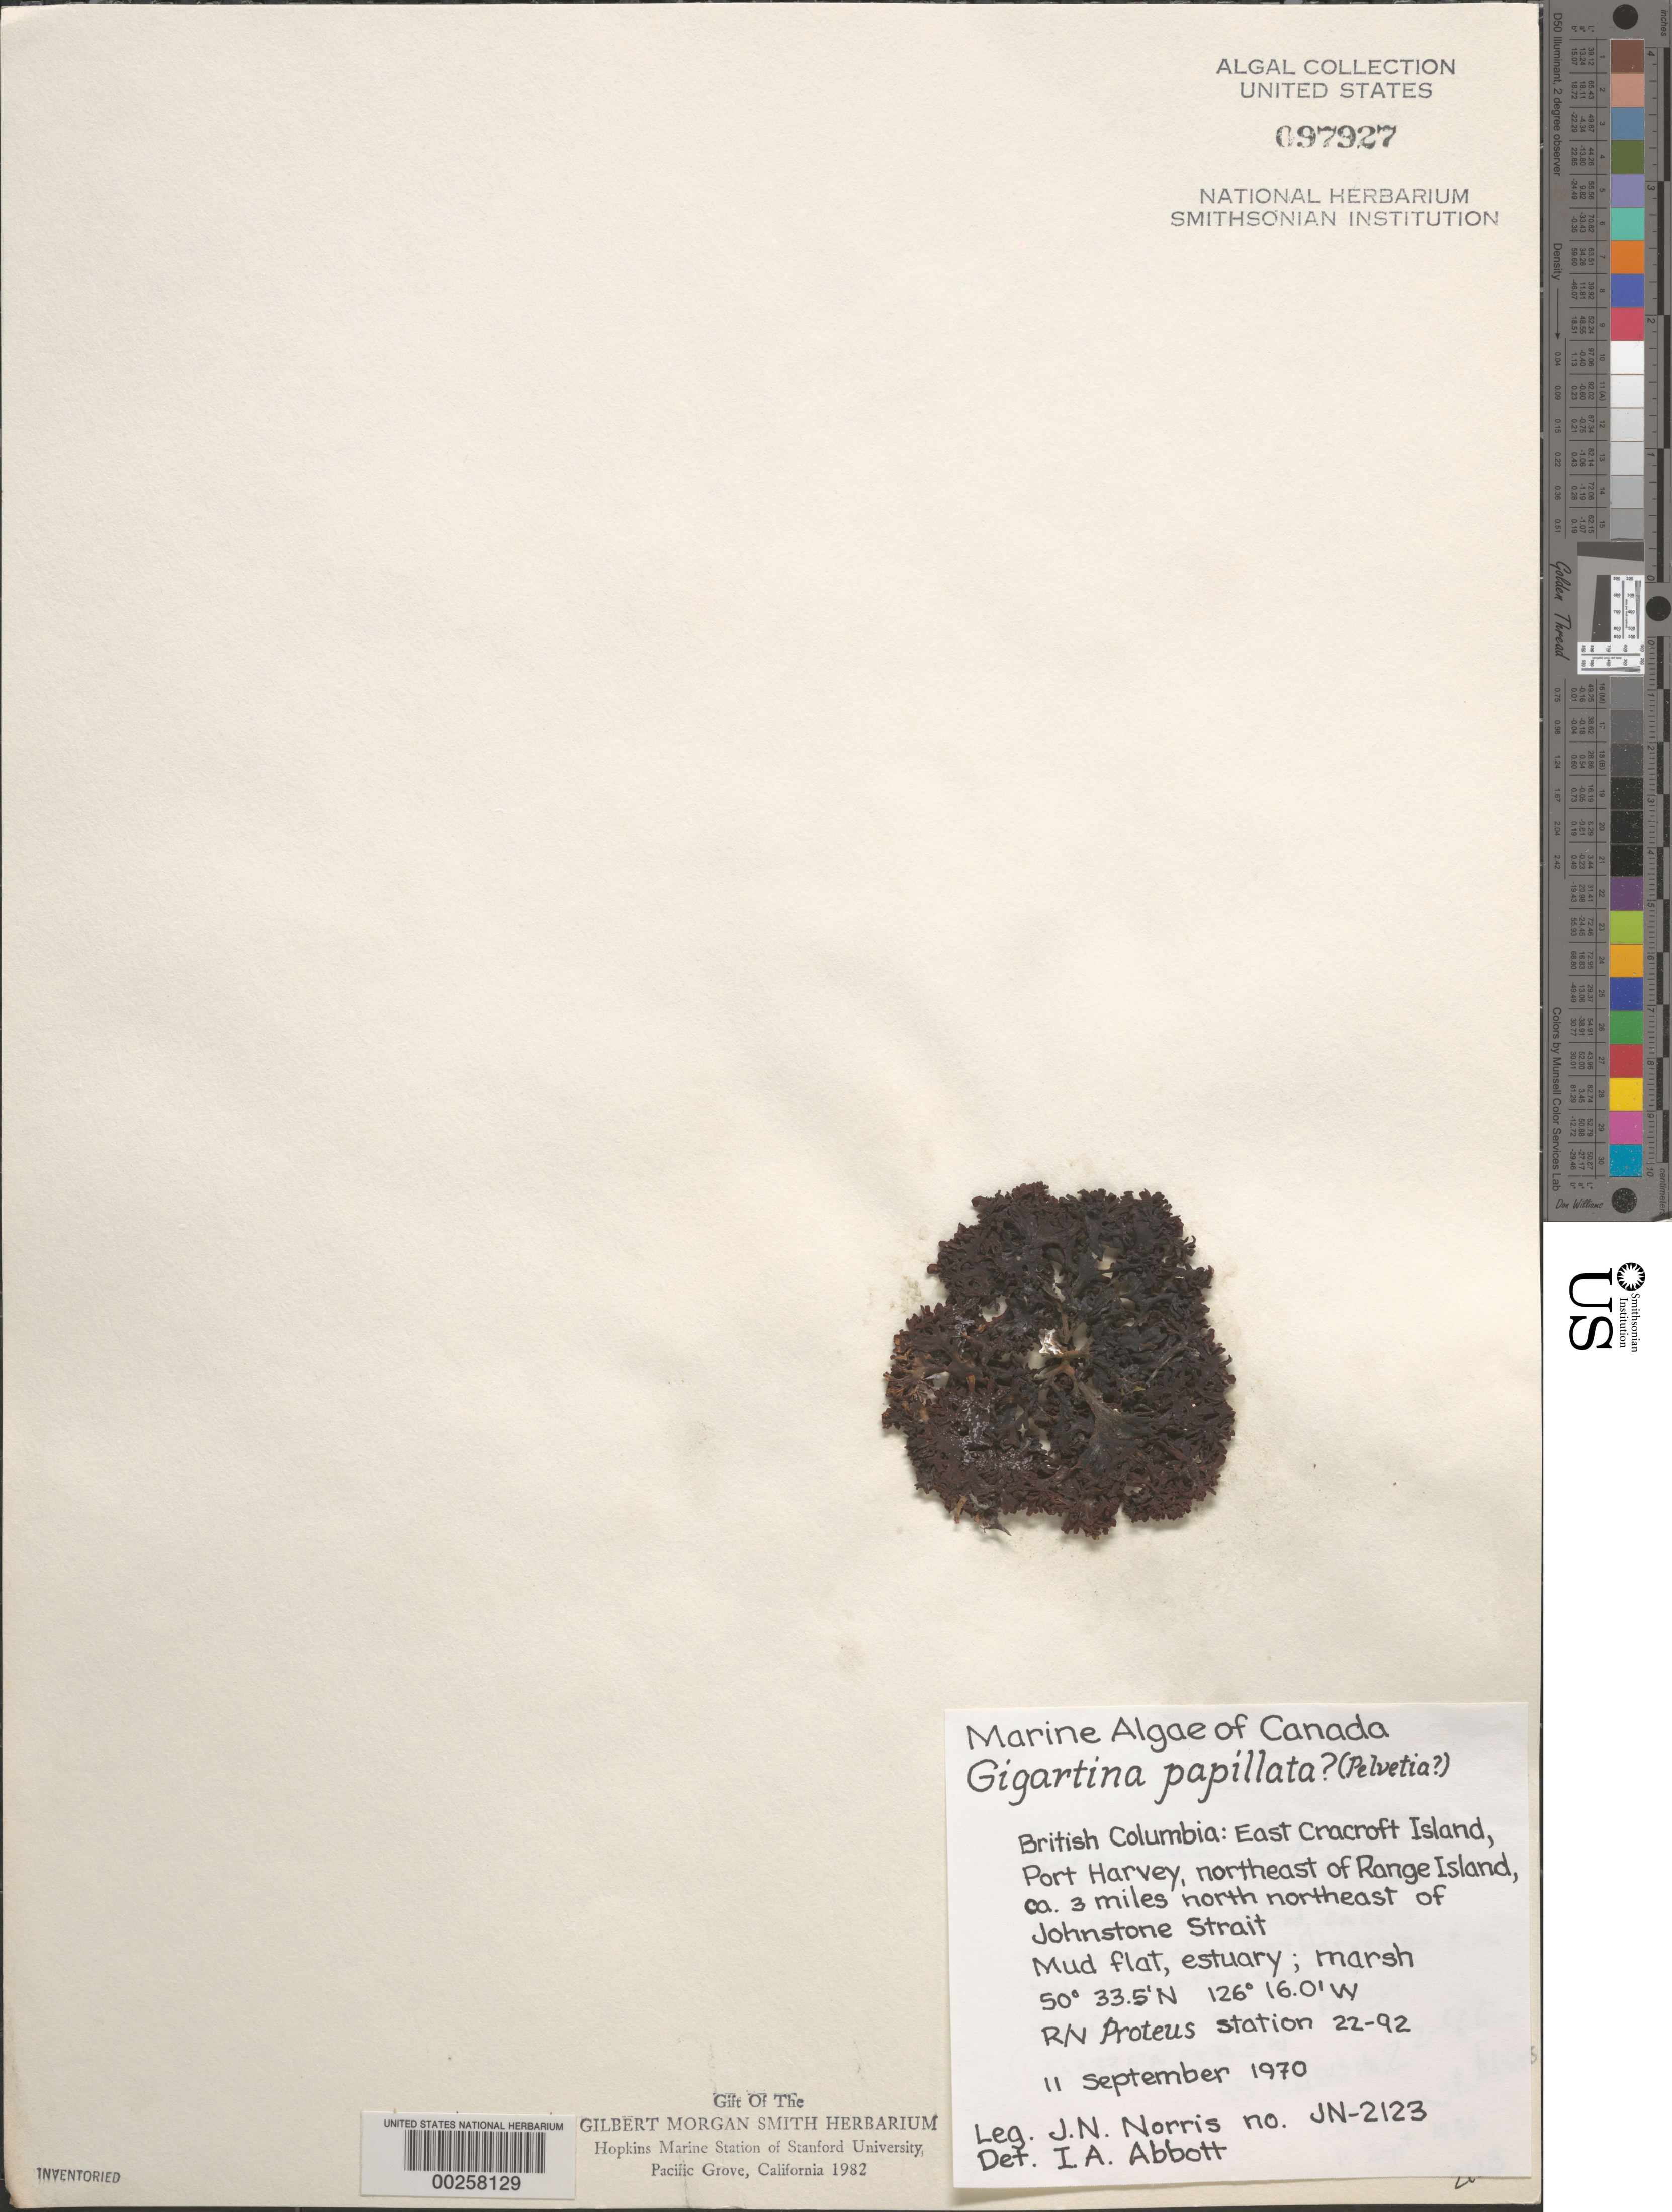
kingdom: Plantae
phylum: Rhodophyta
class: Florideophyceae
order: Gigartinales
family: Phyllophoraceae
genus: Mastocarpus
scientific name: Mastocarpus papillatus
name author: (C. Agardh) Kütz.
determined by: Algae name updating Project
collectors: J. N. Norris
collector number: JN-2123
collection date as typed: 11 Sep 1970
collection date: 1970-09-11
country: Canada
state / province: British Columbia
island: East Cracroft Island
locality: Port Harvey, northeast of Range Island, ca. 3 miles north northeast of Johnstone Strait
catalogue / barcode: US 97927